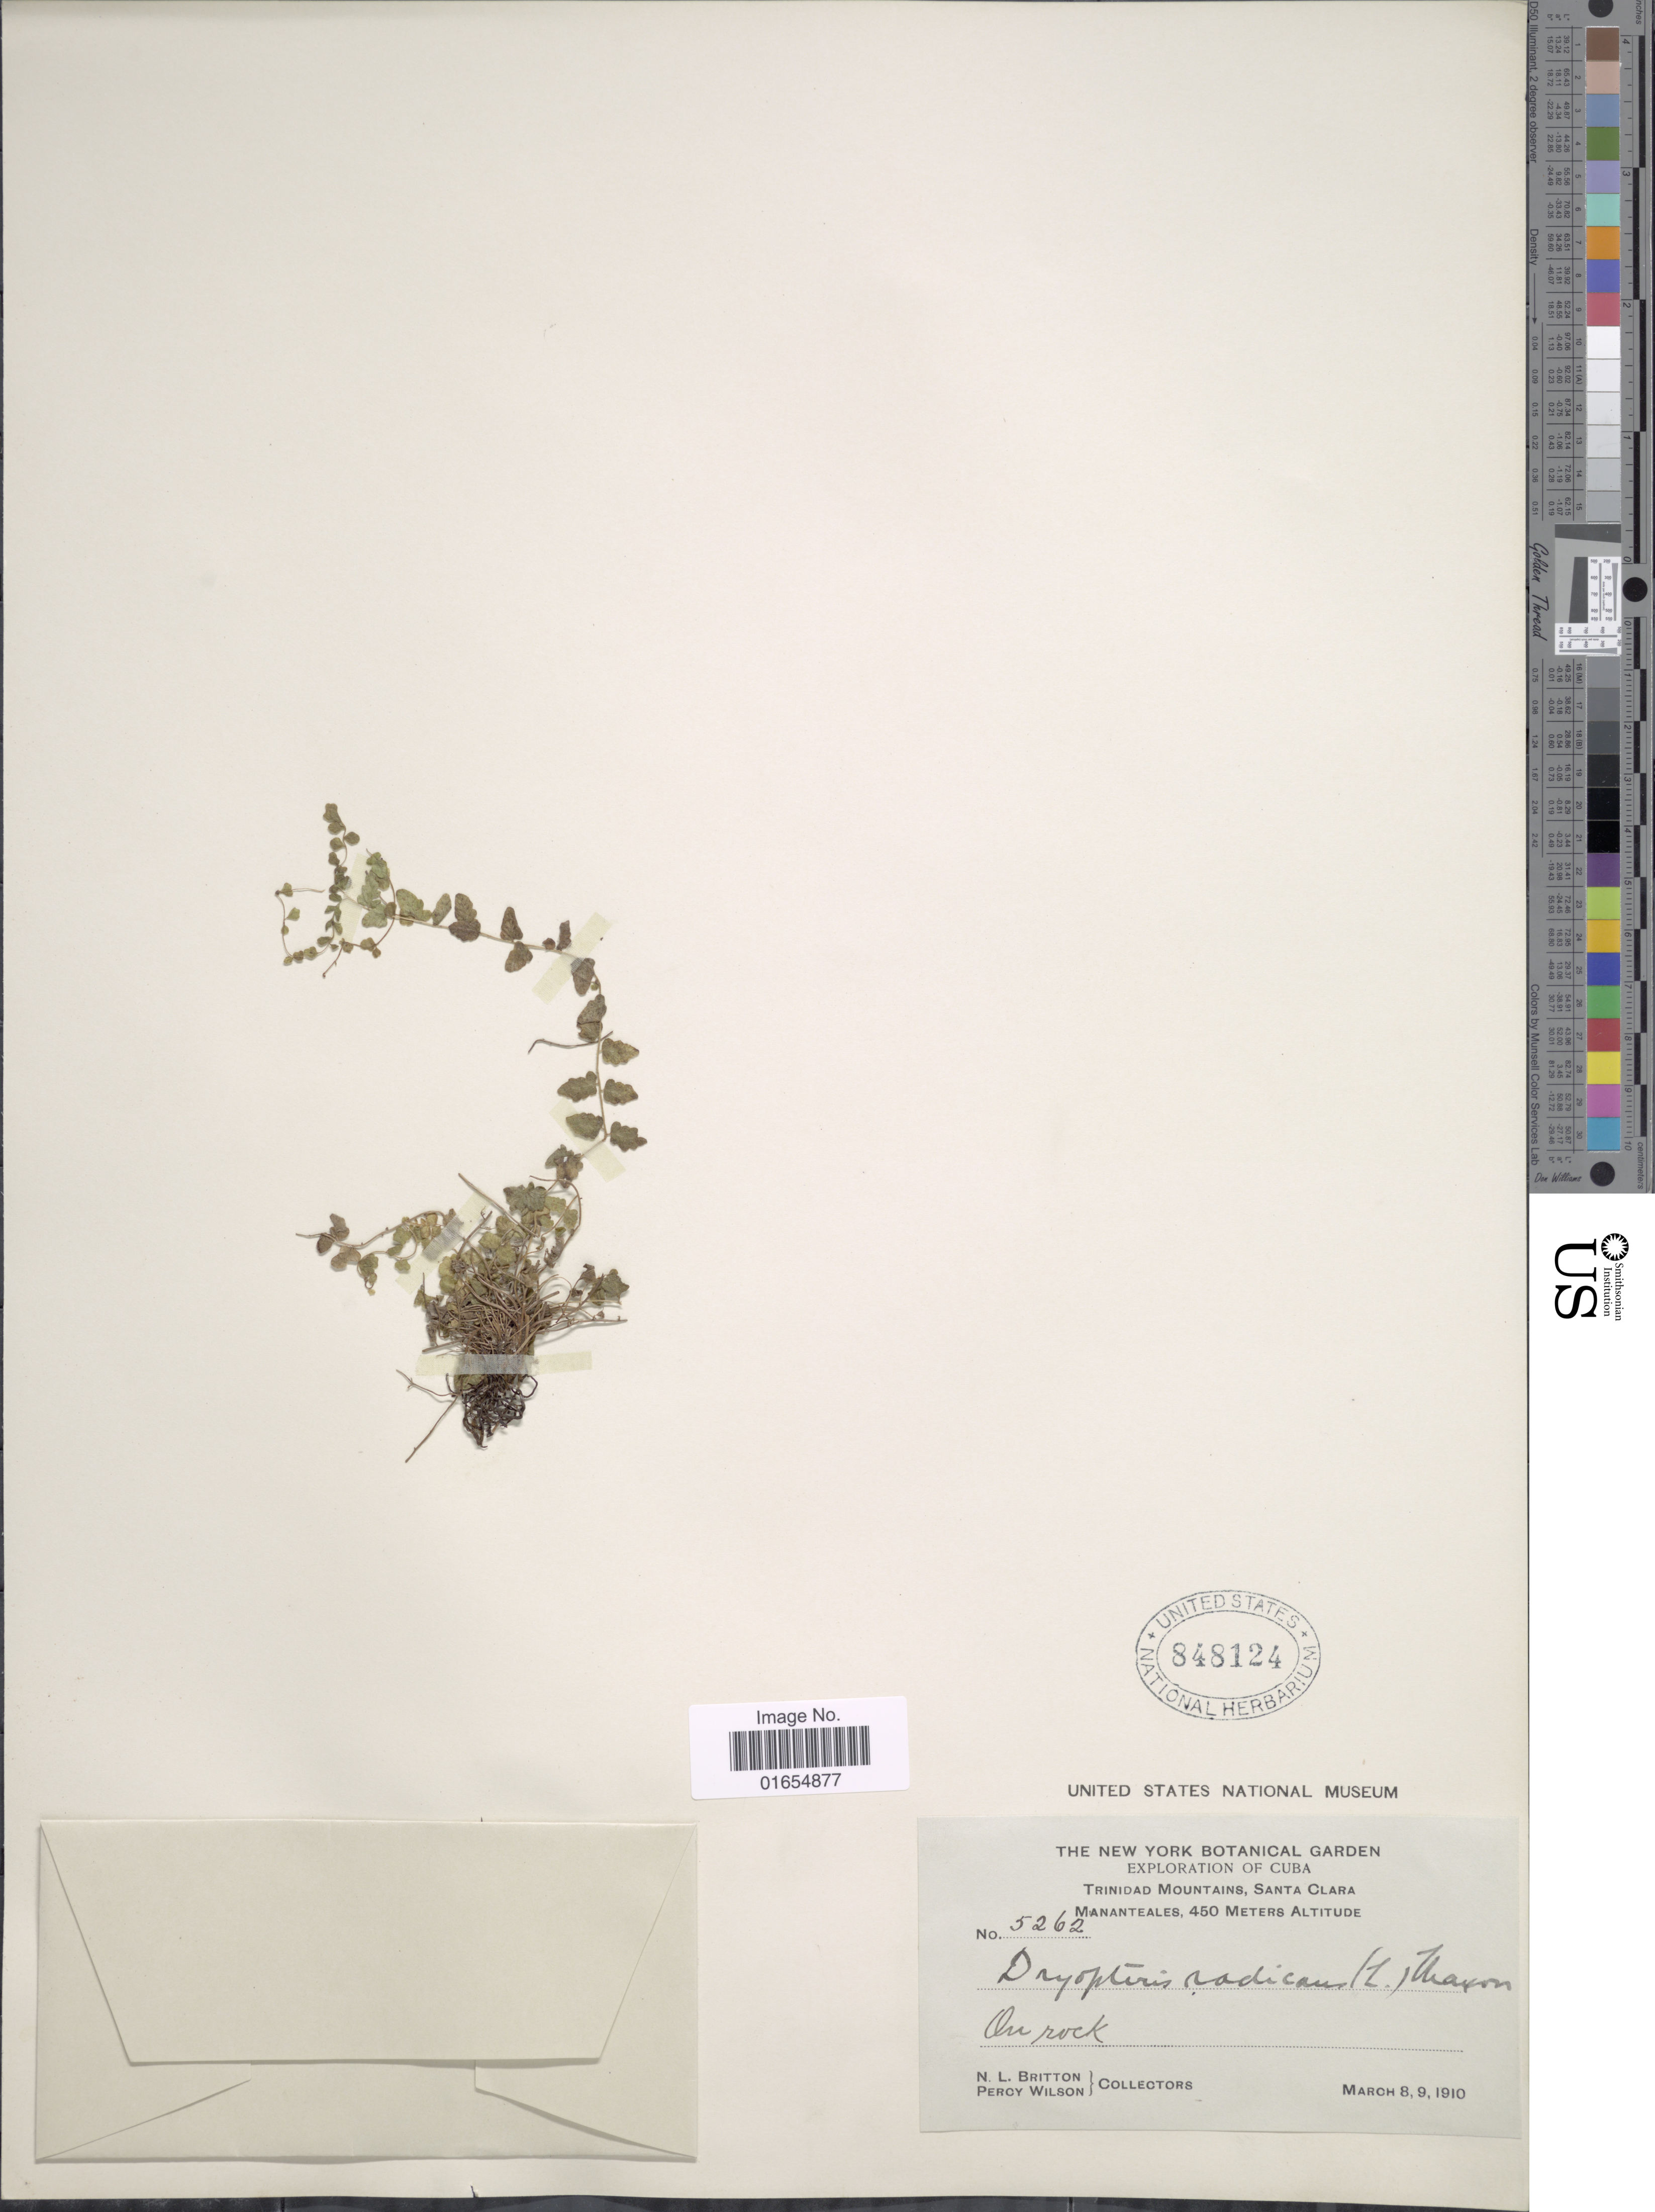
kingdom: Plantae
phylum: Tracheophyta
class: Polypodiopsida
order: Polypodiales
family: Thelypteridaceae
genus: Goniopteris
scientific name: Goniopteris reptans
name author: (J.F. Gmel.) C. Presl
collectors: N. Britton & P. Wilson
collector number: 5262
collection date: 1910-03-08/1910-03-09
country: Cuba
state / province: Las Villas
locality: Trinidad Mountains, Santa Clara, Mananteales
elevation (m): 450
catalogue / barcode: US 848124